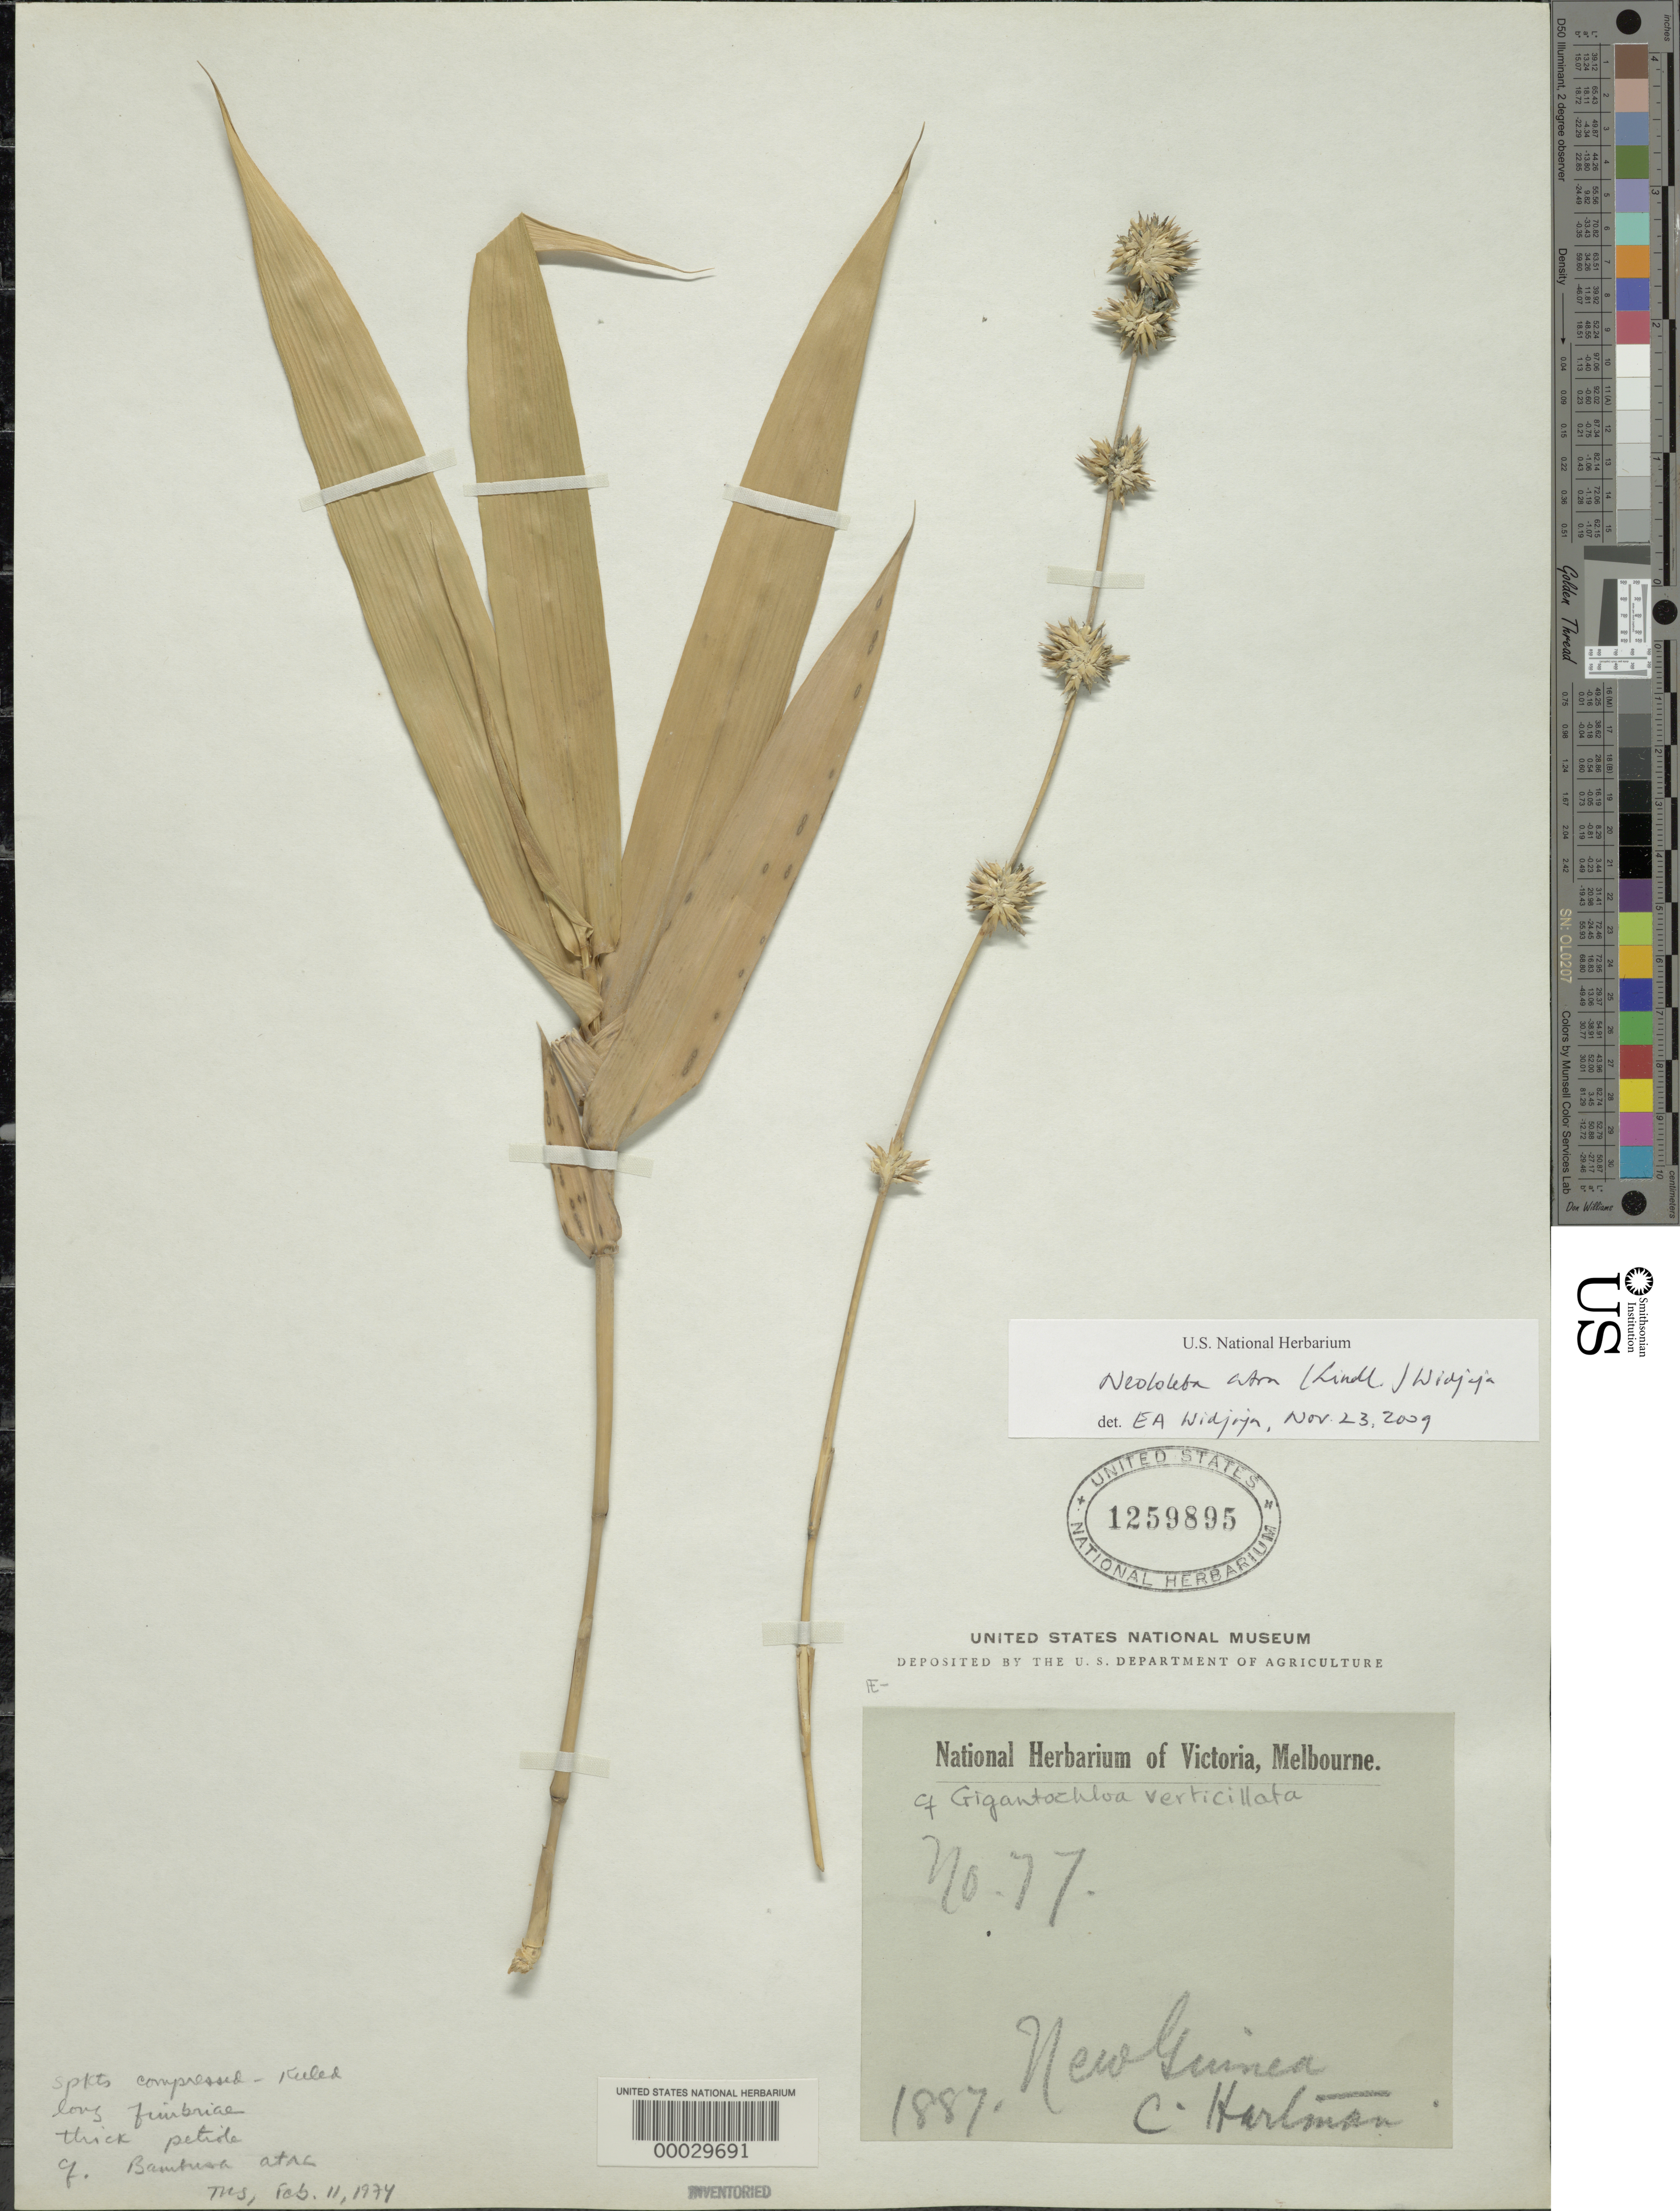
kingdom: Plantae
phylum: Tracheophyta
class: Liliopsida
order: Poales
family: Poaceae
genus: Neololeba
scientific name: Neololeba atra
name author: (Lindl.) Widjaja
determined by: Widjaja, E. A.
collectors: C. Hartman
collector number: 77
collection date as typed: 1887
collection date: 1887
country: Indonesia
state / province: Papua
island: New Guinea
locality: Irian Barat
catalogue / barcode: US 1259895